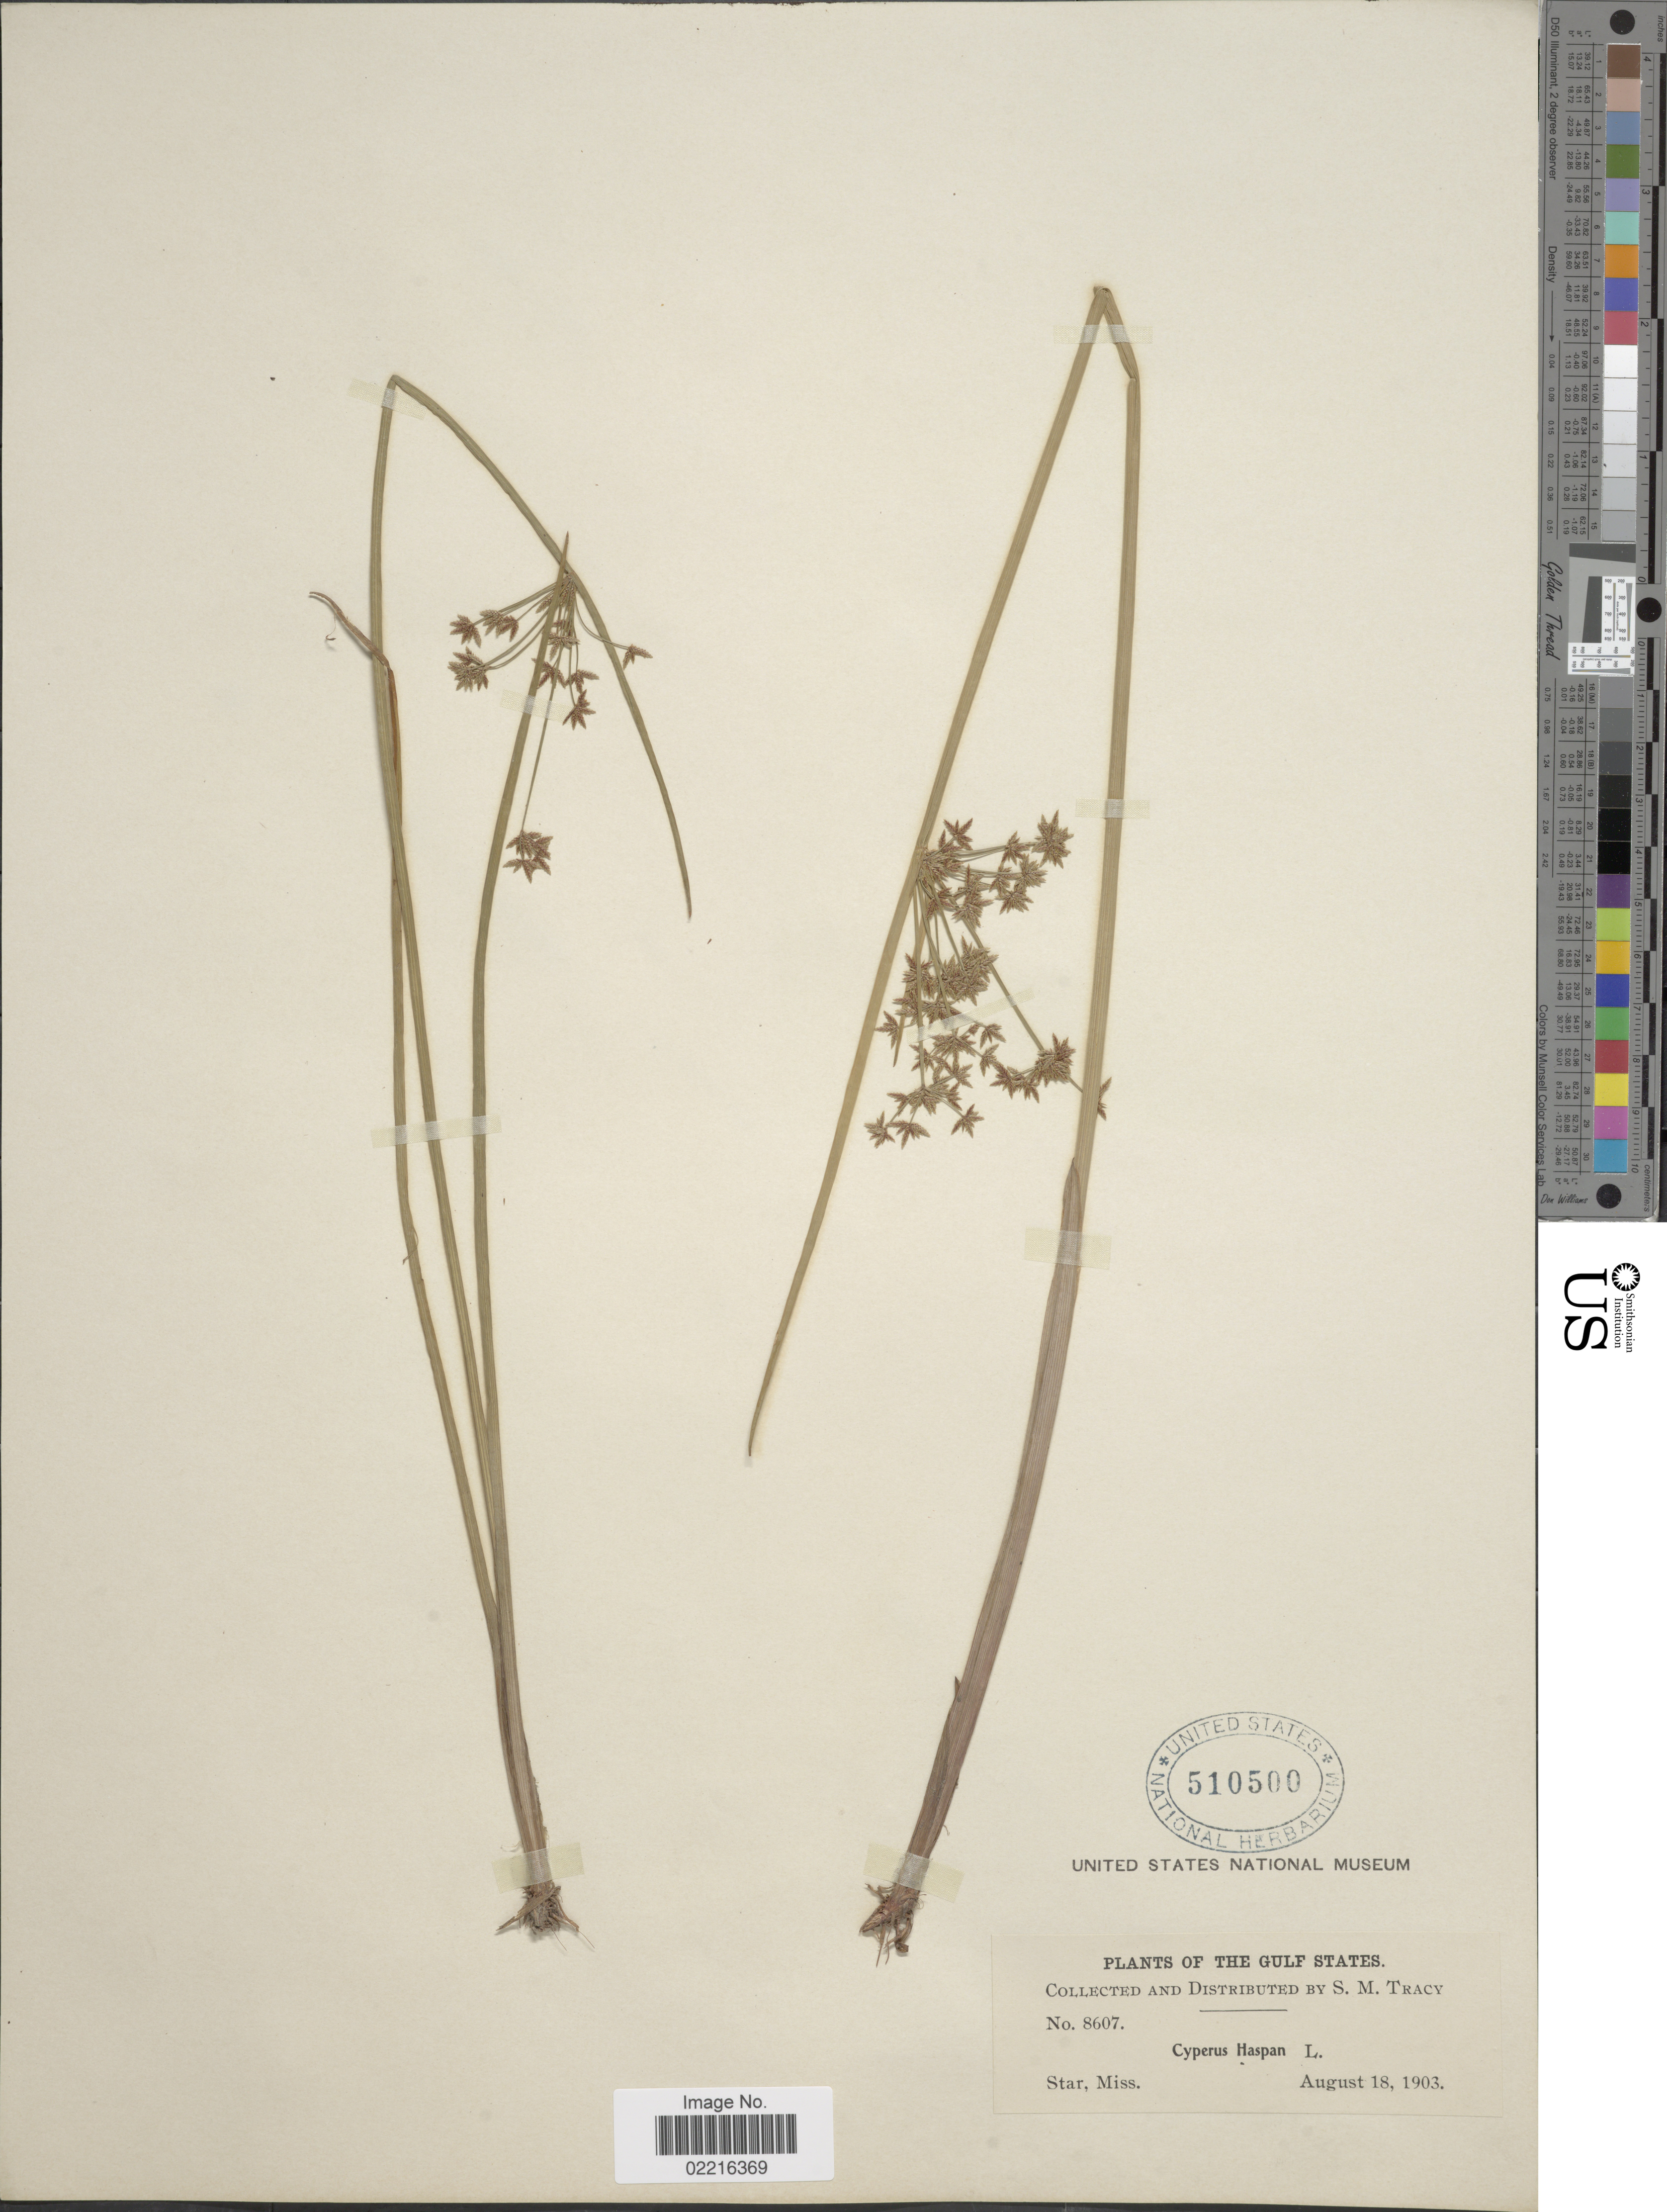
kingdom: Plantae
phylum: Tracheophyta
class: Liliopsida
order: Poales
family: Cyperaceae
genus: Cyperus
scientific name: Cyperus haspan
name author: L.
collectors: S. M. Tracy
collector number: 8607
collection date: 1903-08-18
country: United States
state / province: Mississippi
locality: The Gulf States, Star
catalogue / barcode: US 510500